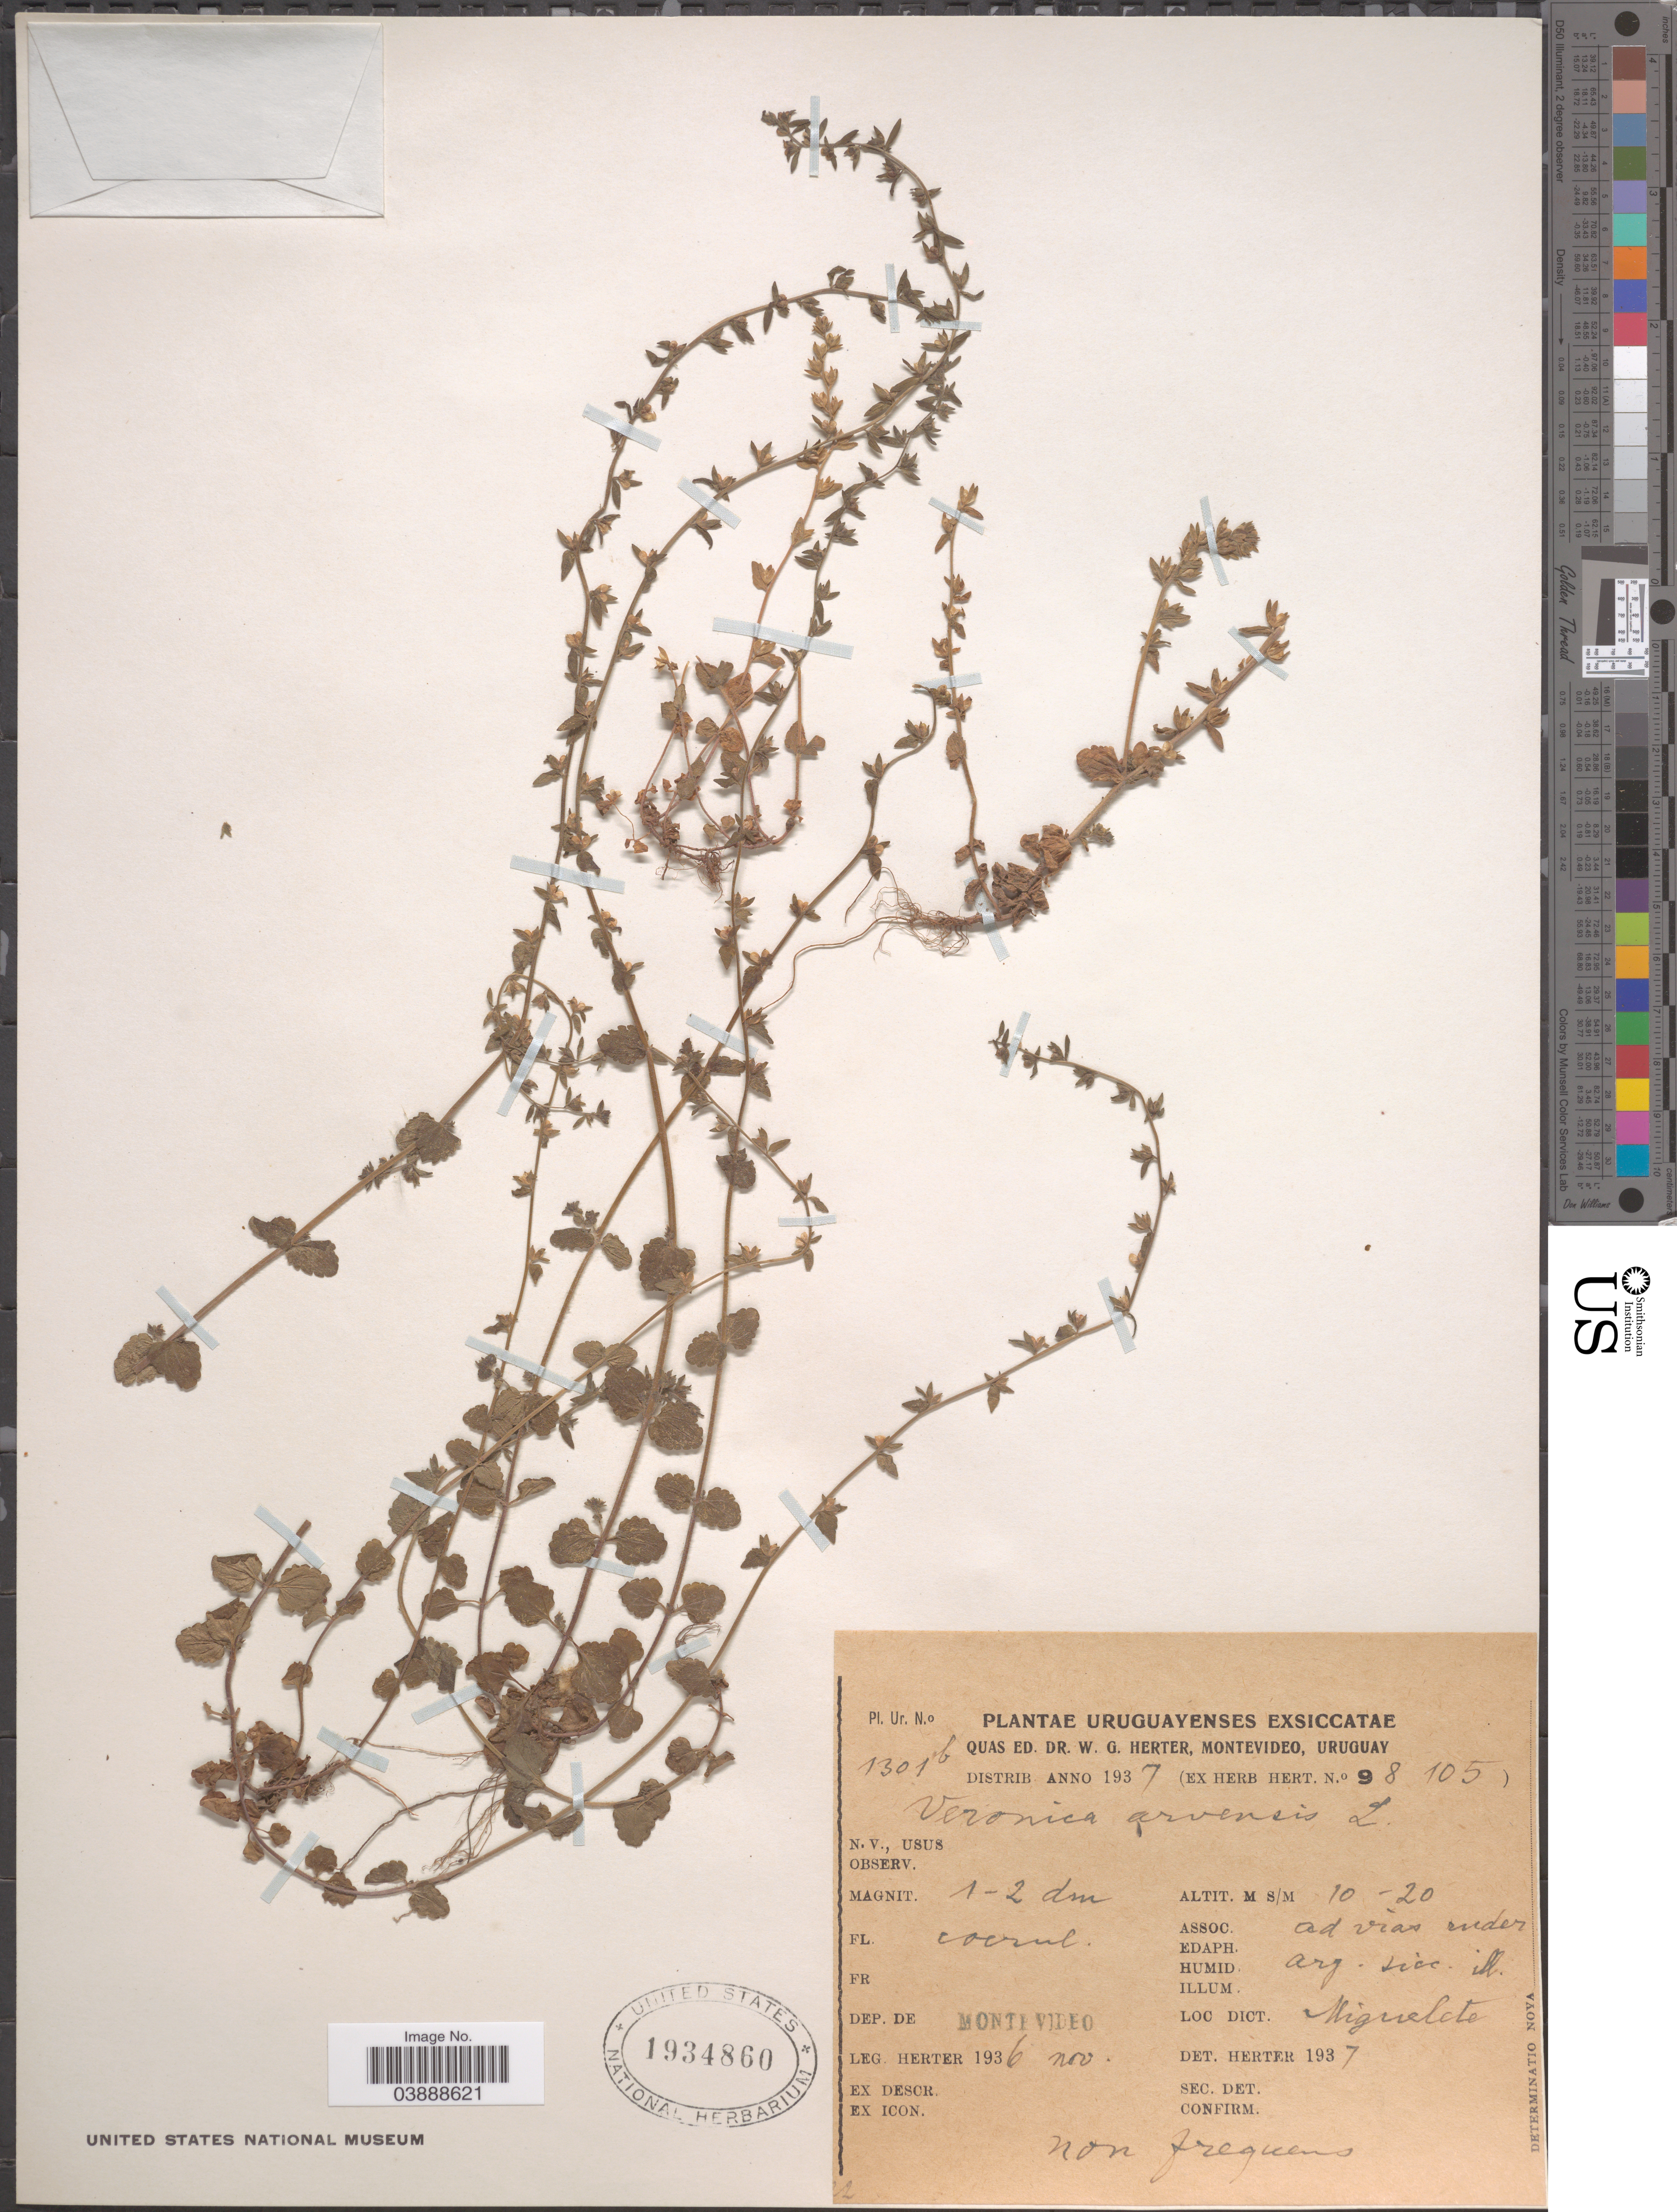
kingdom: Plantae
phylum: Tracheophyta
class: Magnoliopsida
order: Lamiales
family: Plantaginaceae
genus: Veronica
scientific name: Veronica arvensis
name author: L.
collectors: W. G. Herter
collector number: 1301b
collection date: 1936-11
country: Uruguay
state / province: Montevideo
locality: Dep. de Montevideo. Loc Dict. Miguelete.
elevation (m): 10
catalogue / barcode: US 1934860